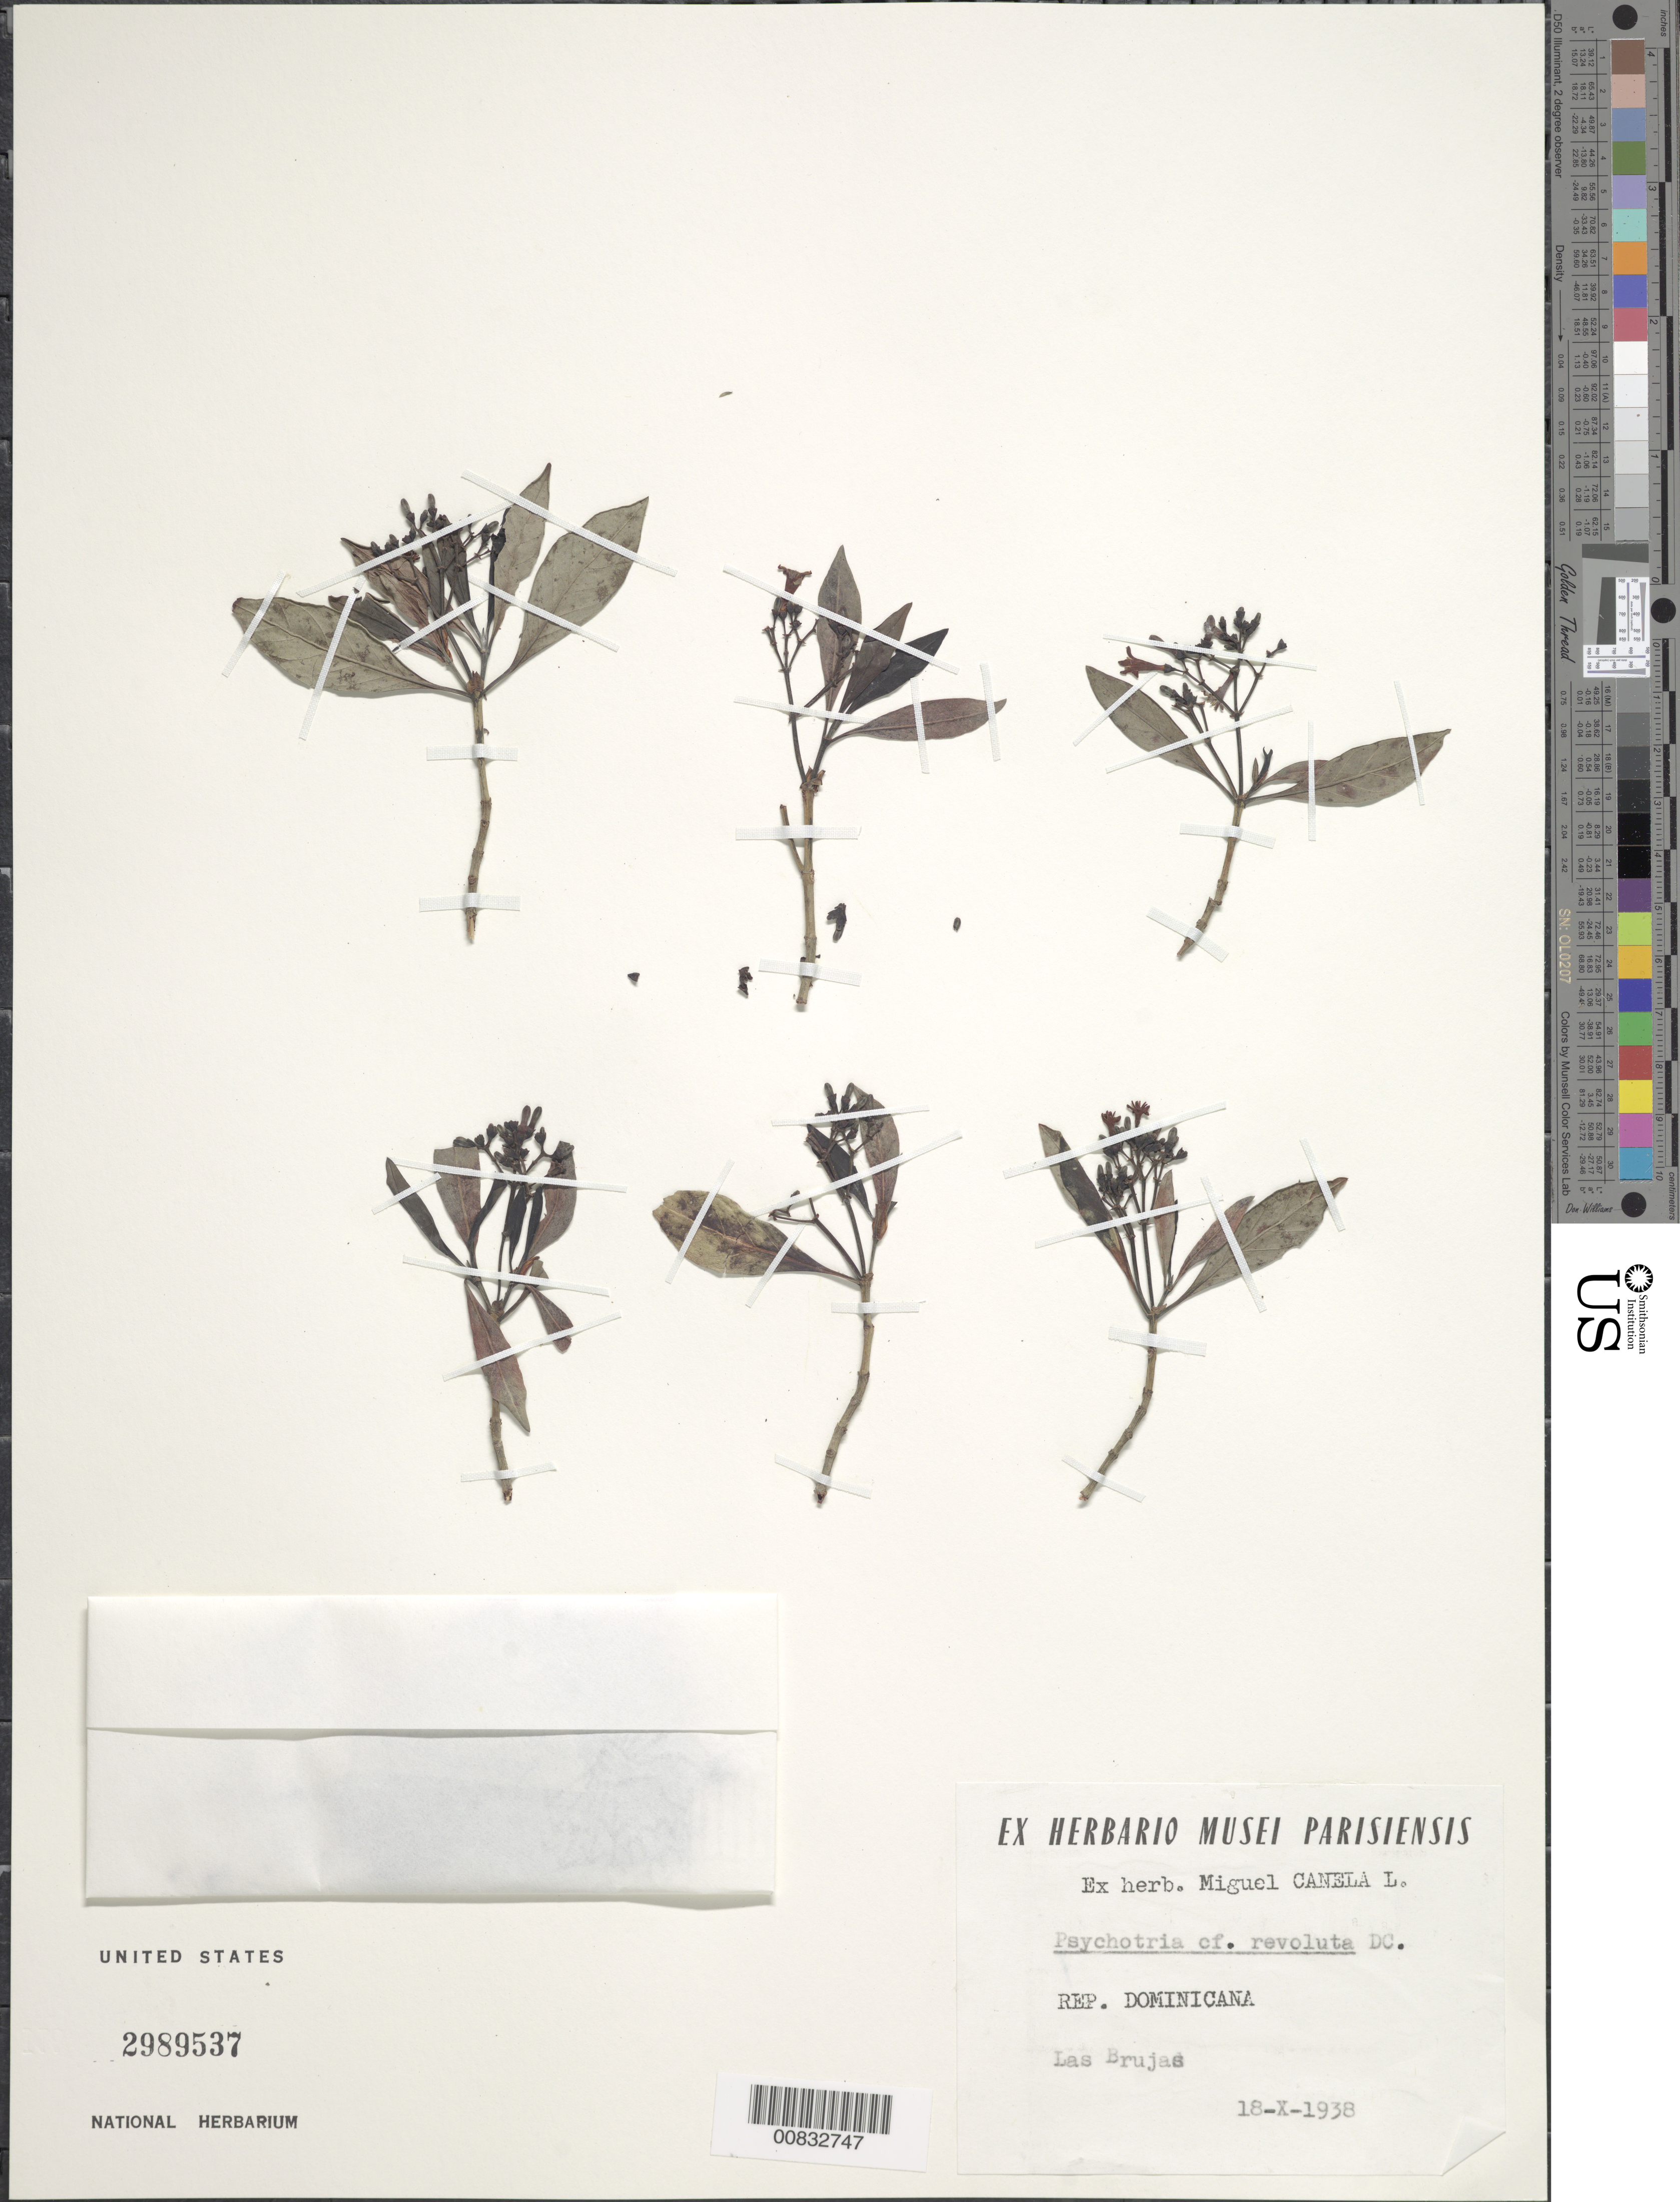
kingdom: Plantae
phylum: Tracheophyta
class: Magnoliopsida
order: Gentianales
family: Rubiaceae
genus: Psychotria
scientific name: Psychotria revoluta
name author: DC.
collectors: M. Canela Lazaro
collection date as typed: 18 Oct 1938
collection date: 1938-10-18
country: Dominican Republic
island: Hispaniola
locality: Las Brujas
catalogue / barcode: US 2989537